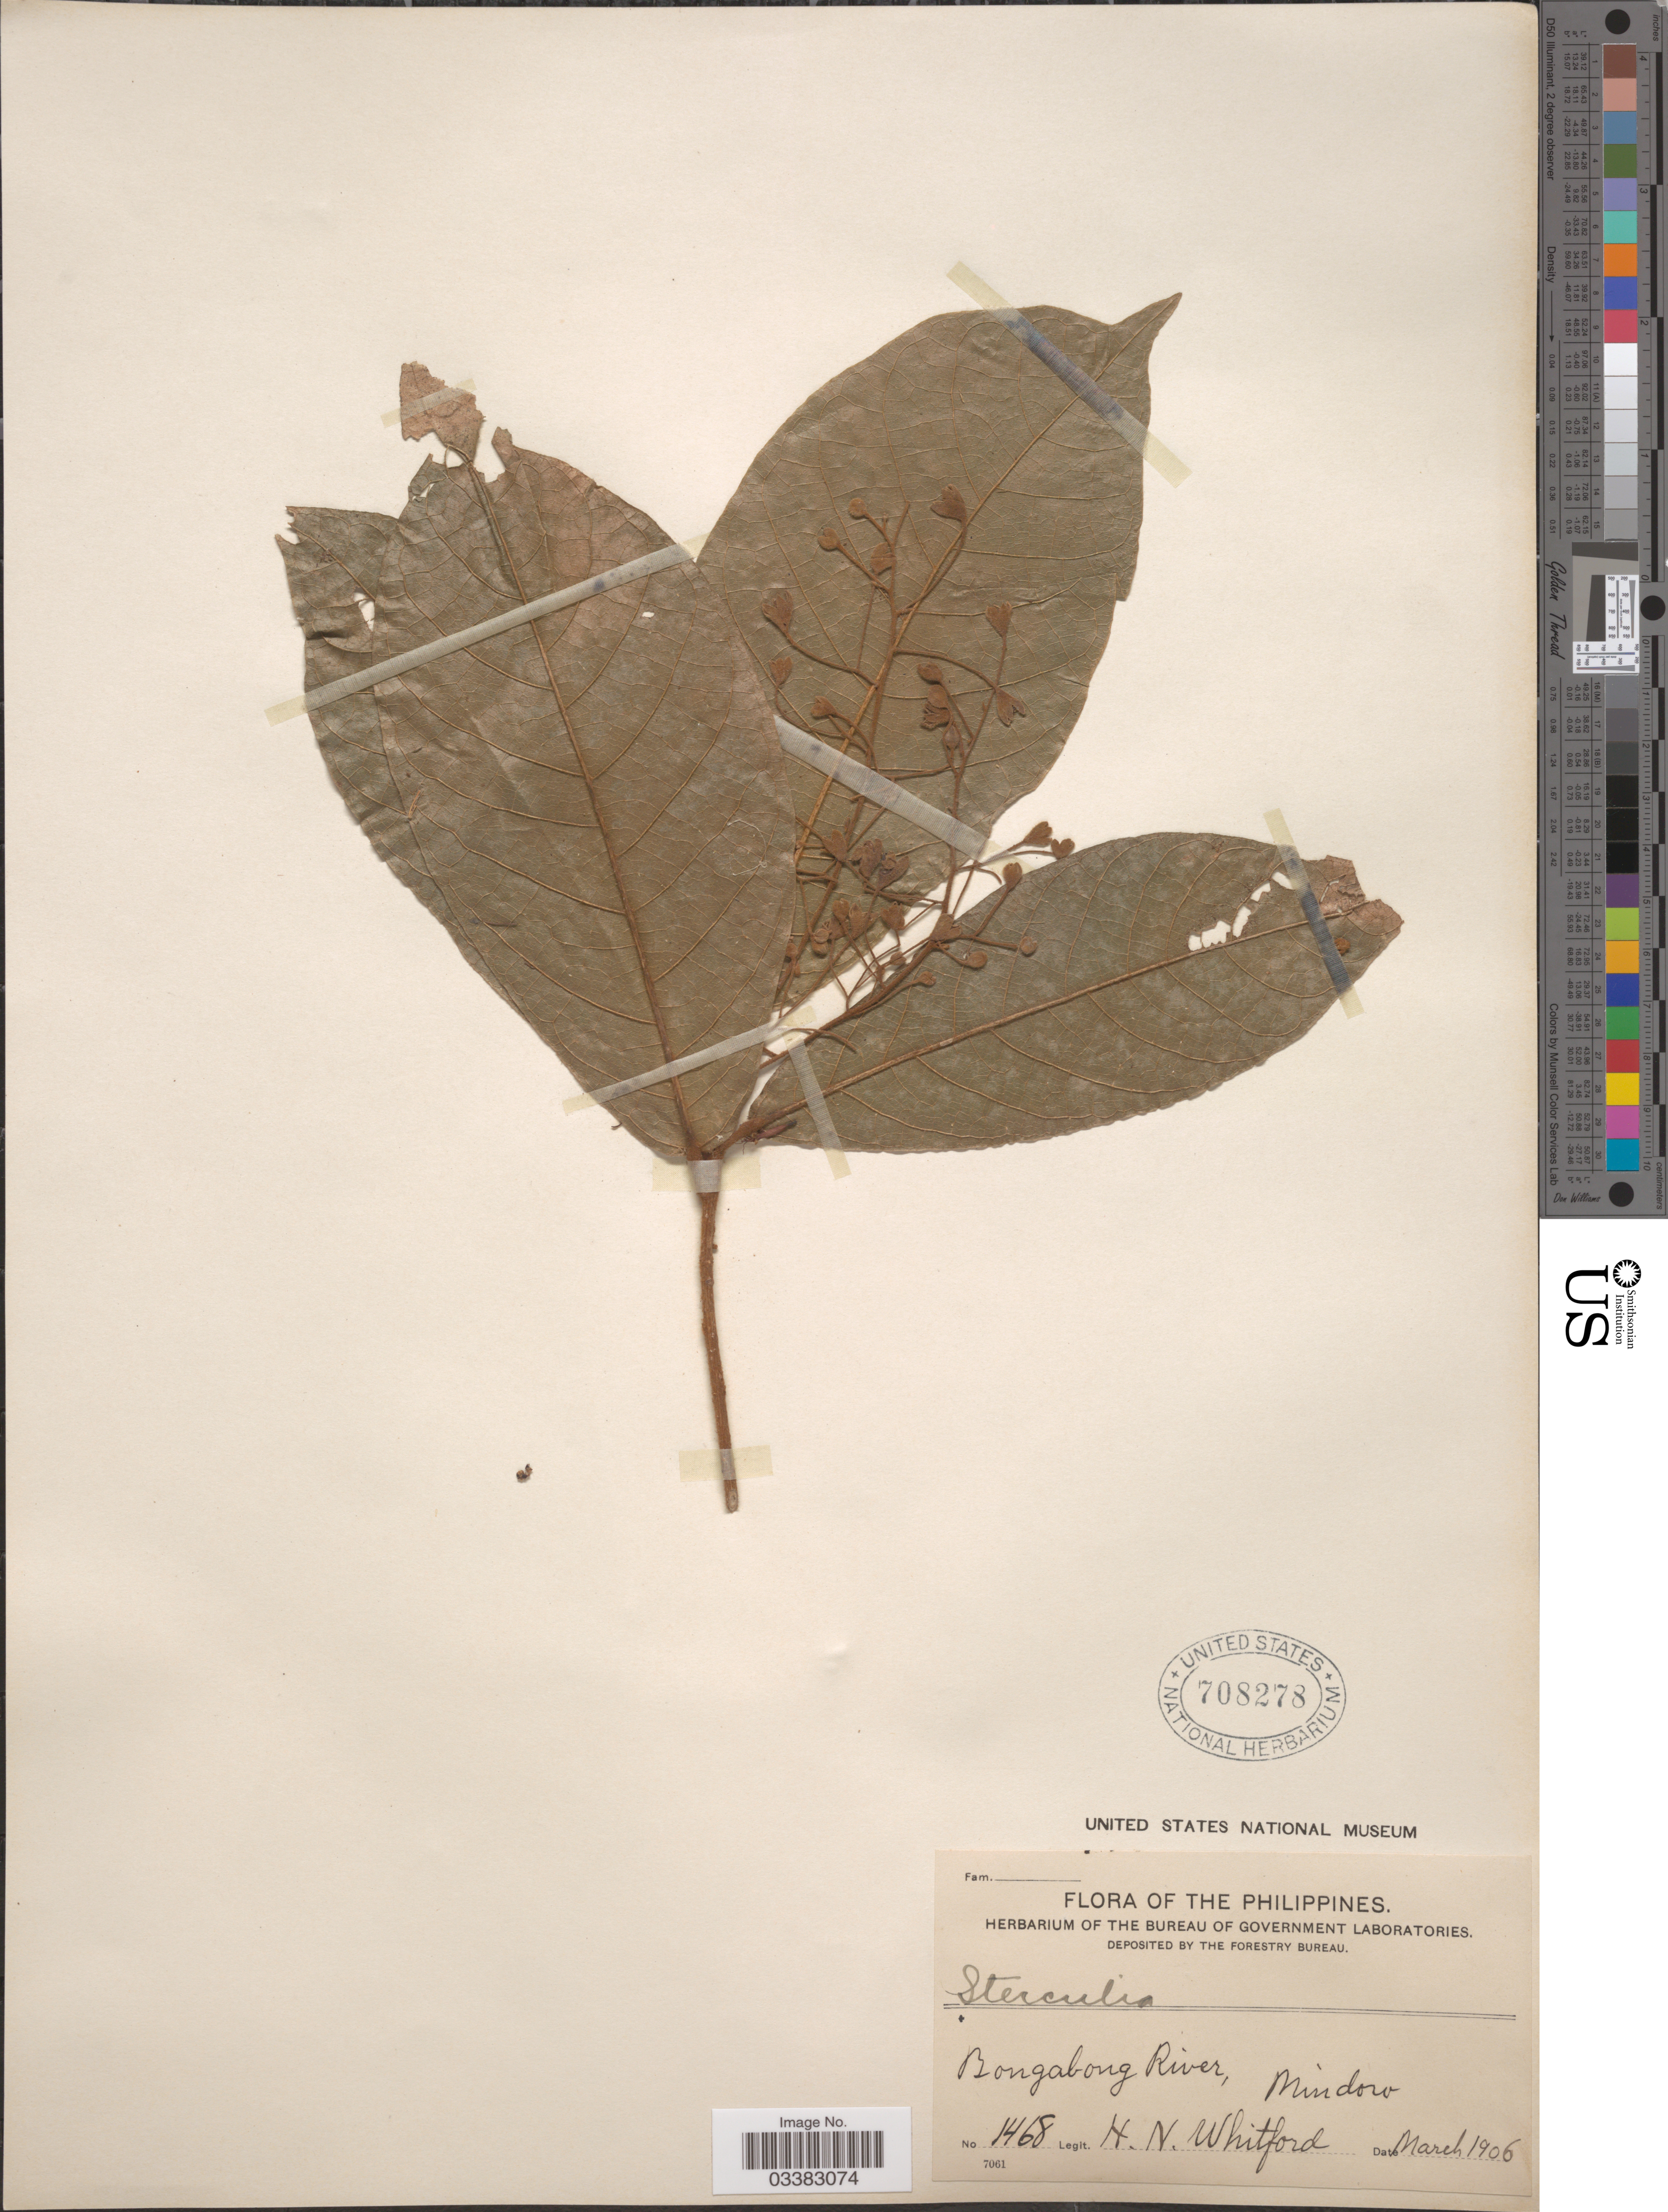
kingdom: Plantae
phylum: Tracheophyta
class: Magnoliopsida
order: Malvales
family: Malvaceae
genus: Sterculia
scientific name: Sterculia sp.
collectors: H. N. Whitford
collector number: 1468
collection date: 1906-03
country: Philippines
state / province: Mimaropa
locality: Bongabong River, Mindoro.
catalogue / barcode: US 708278